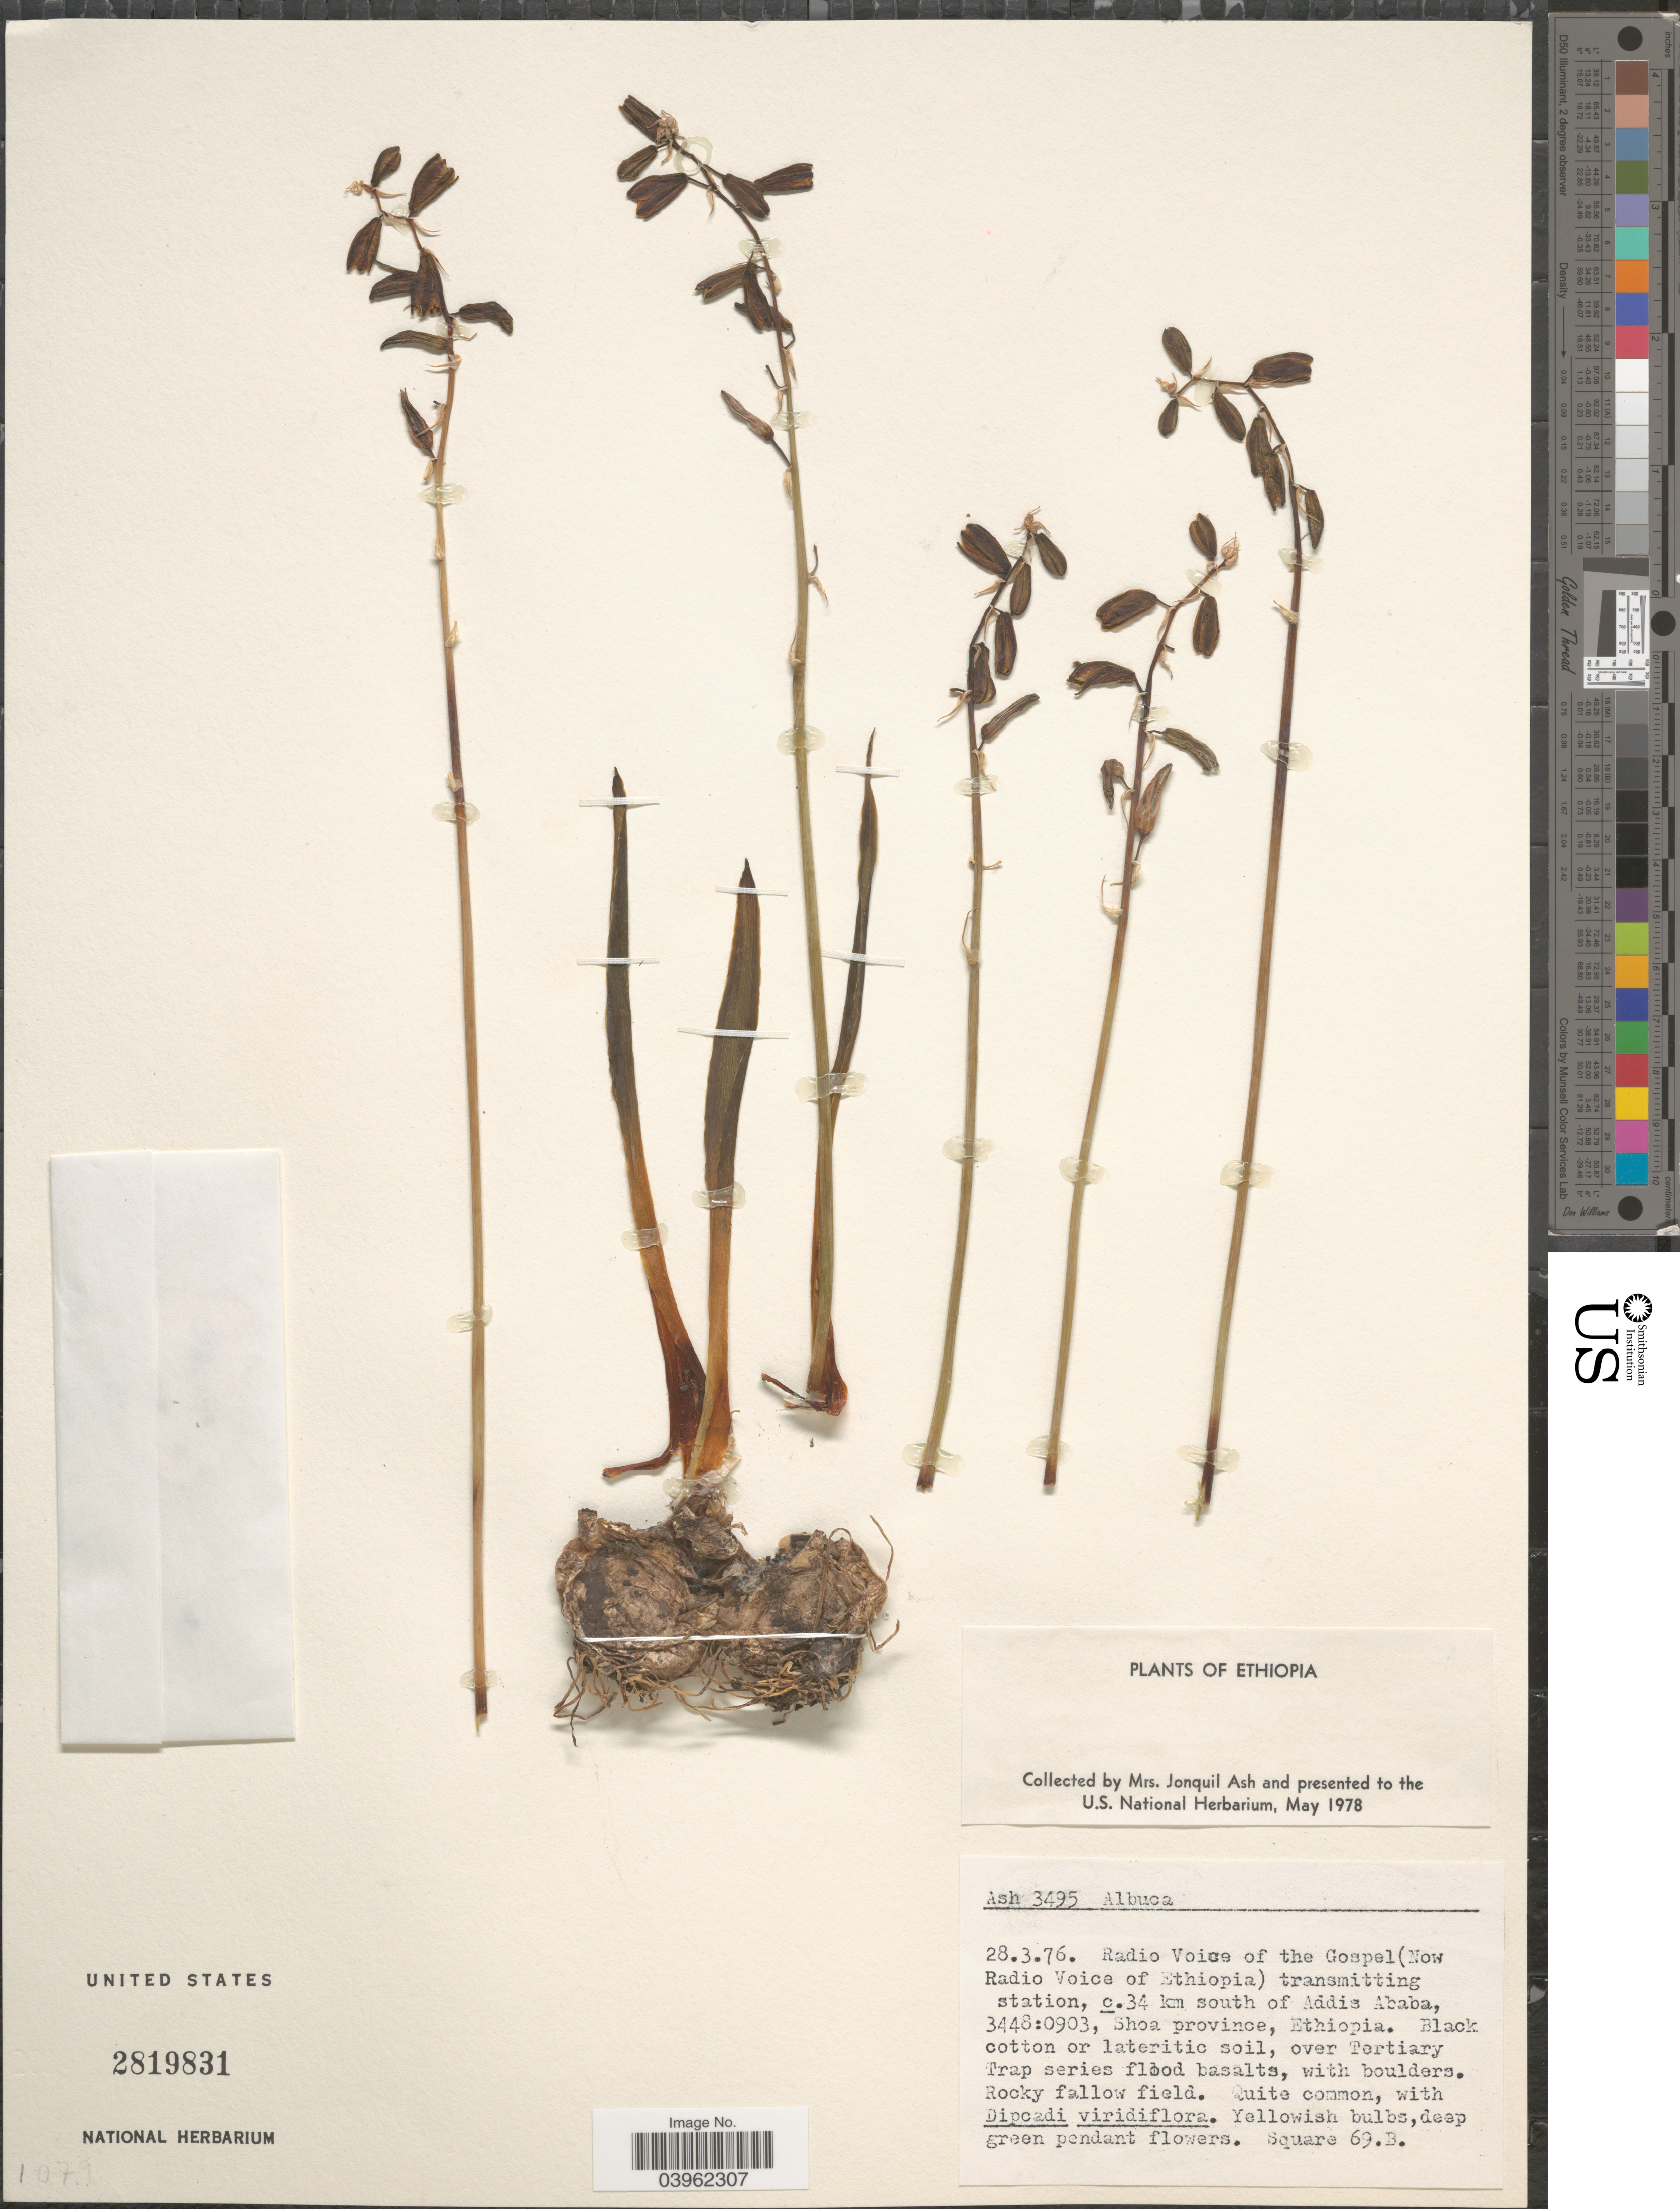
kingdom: Plantae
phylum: Tracheophyta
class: Liliopsida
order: Asparagales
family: Asparagaceae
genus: Albuca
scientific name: Albuca sp.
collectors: J. Ash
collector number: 3495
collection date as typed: Transcribed d/m/y: 28/3/76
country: Ethiopia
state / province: Addis Ababa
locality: Radio voice of the Gospel ( Now Radio Voice of Ethiopia) transmitting station, c. 34 km south of Addis Ababa, 3448:0903, Shoa province. Black cotton or lateritic soil, over Tertiary Trap series flood basalts, with boulders.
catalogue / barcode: US 2819831